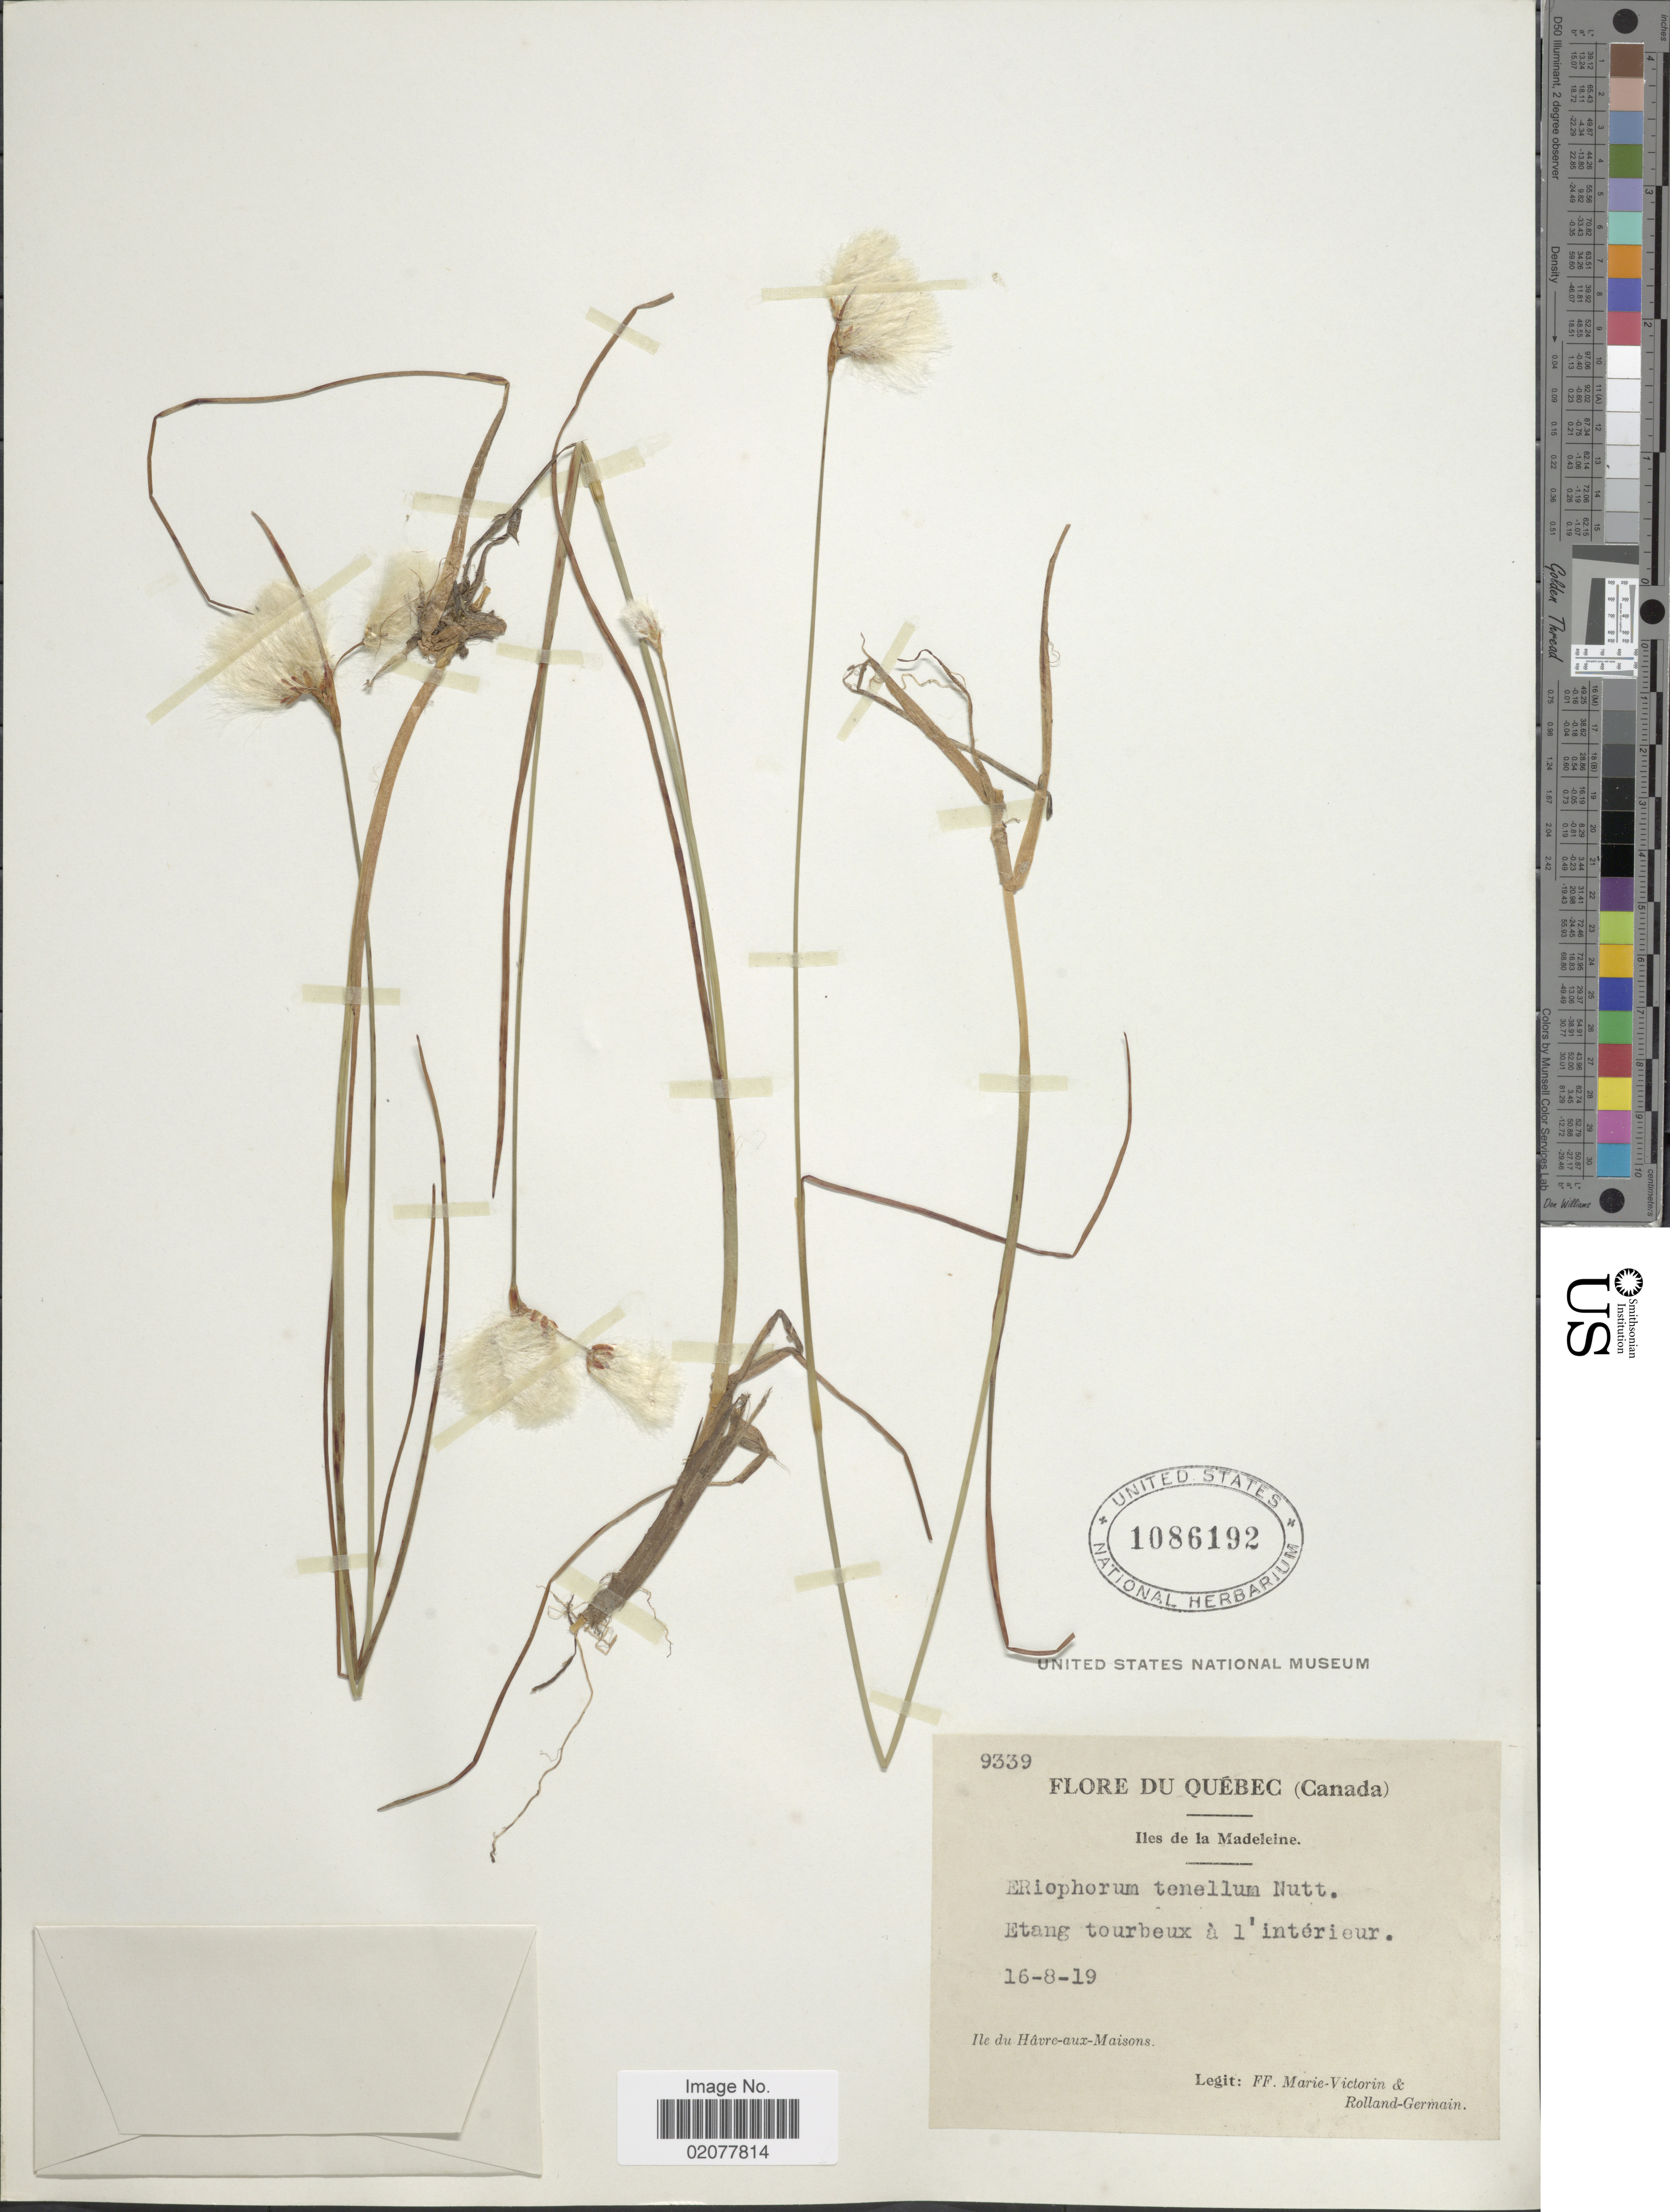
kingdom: Plantae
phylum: Tracheophyta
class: Liliopsida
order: Poales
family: Cyperaceae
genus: Eriophorum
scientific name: Eriophorum tenellum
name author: Nutt.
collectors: F. Marie-Victorin & Rolland-Germain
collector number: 9339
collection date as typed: Transcribed d/m/y: 16/8/19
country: Canada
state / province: Quebec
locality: Iles de la Madeleine. Etang tourbeux à l'intérieur. Ile du Hâvre-aux-Maisons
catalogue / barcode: US 1086192